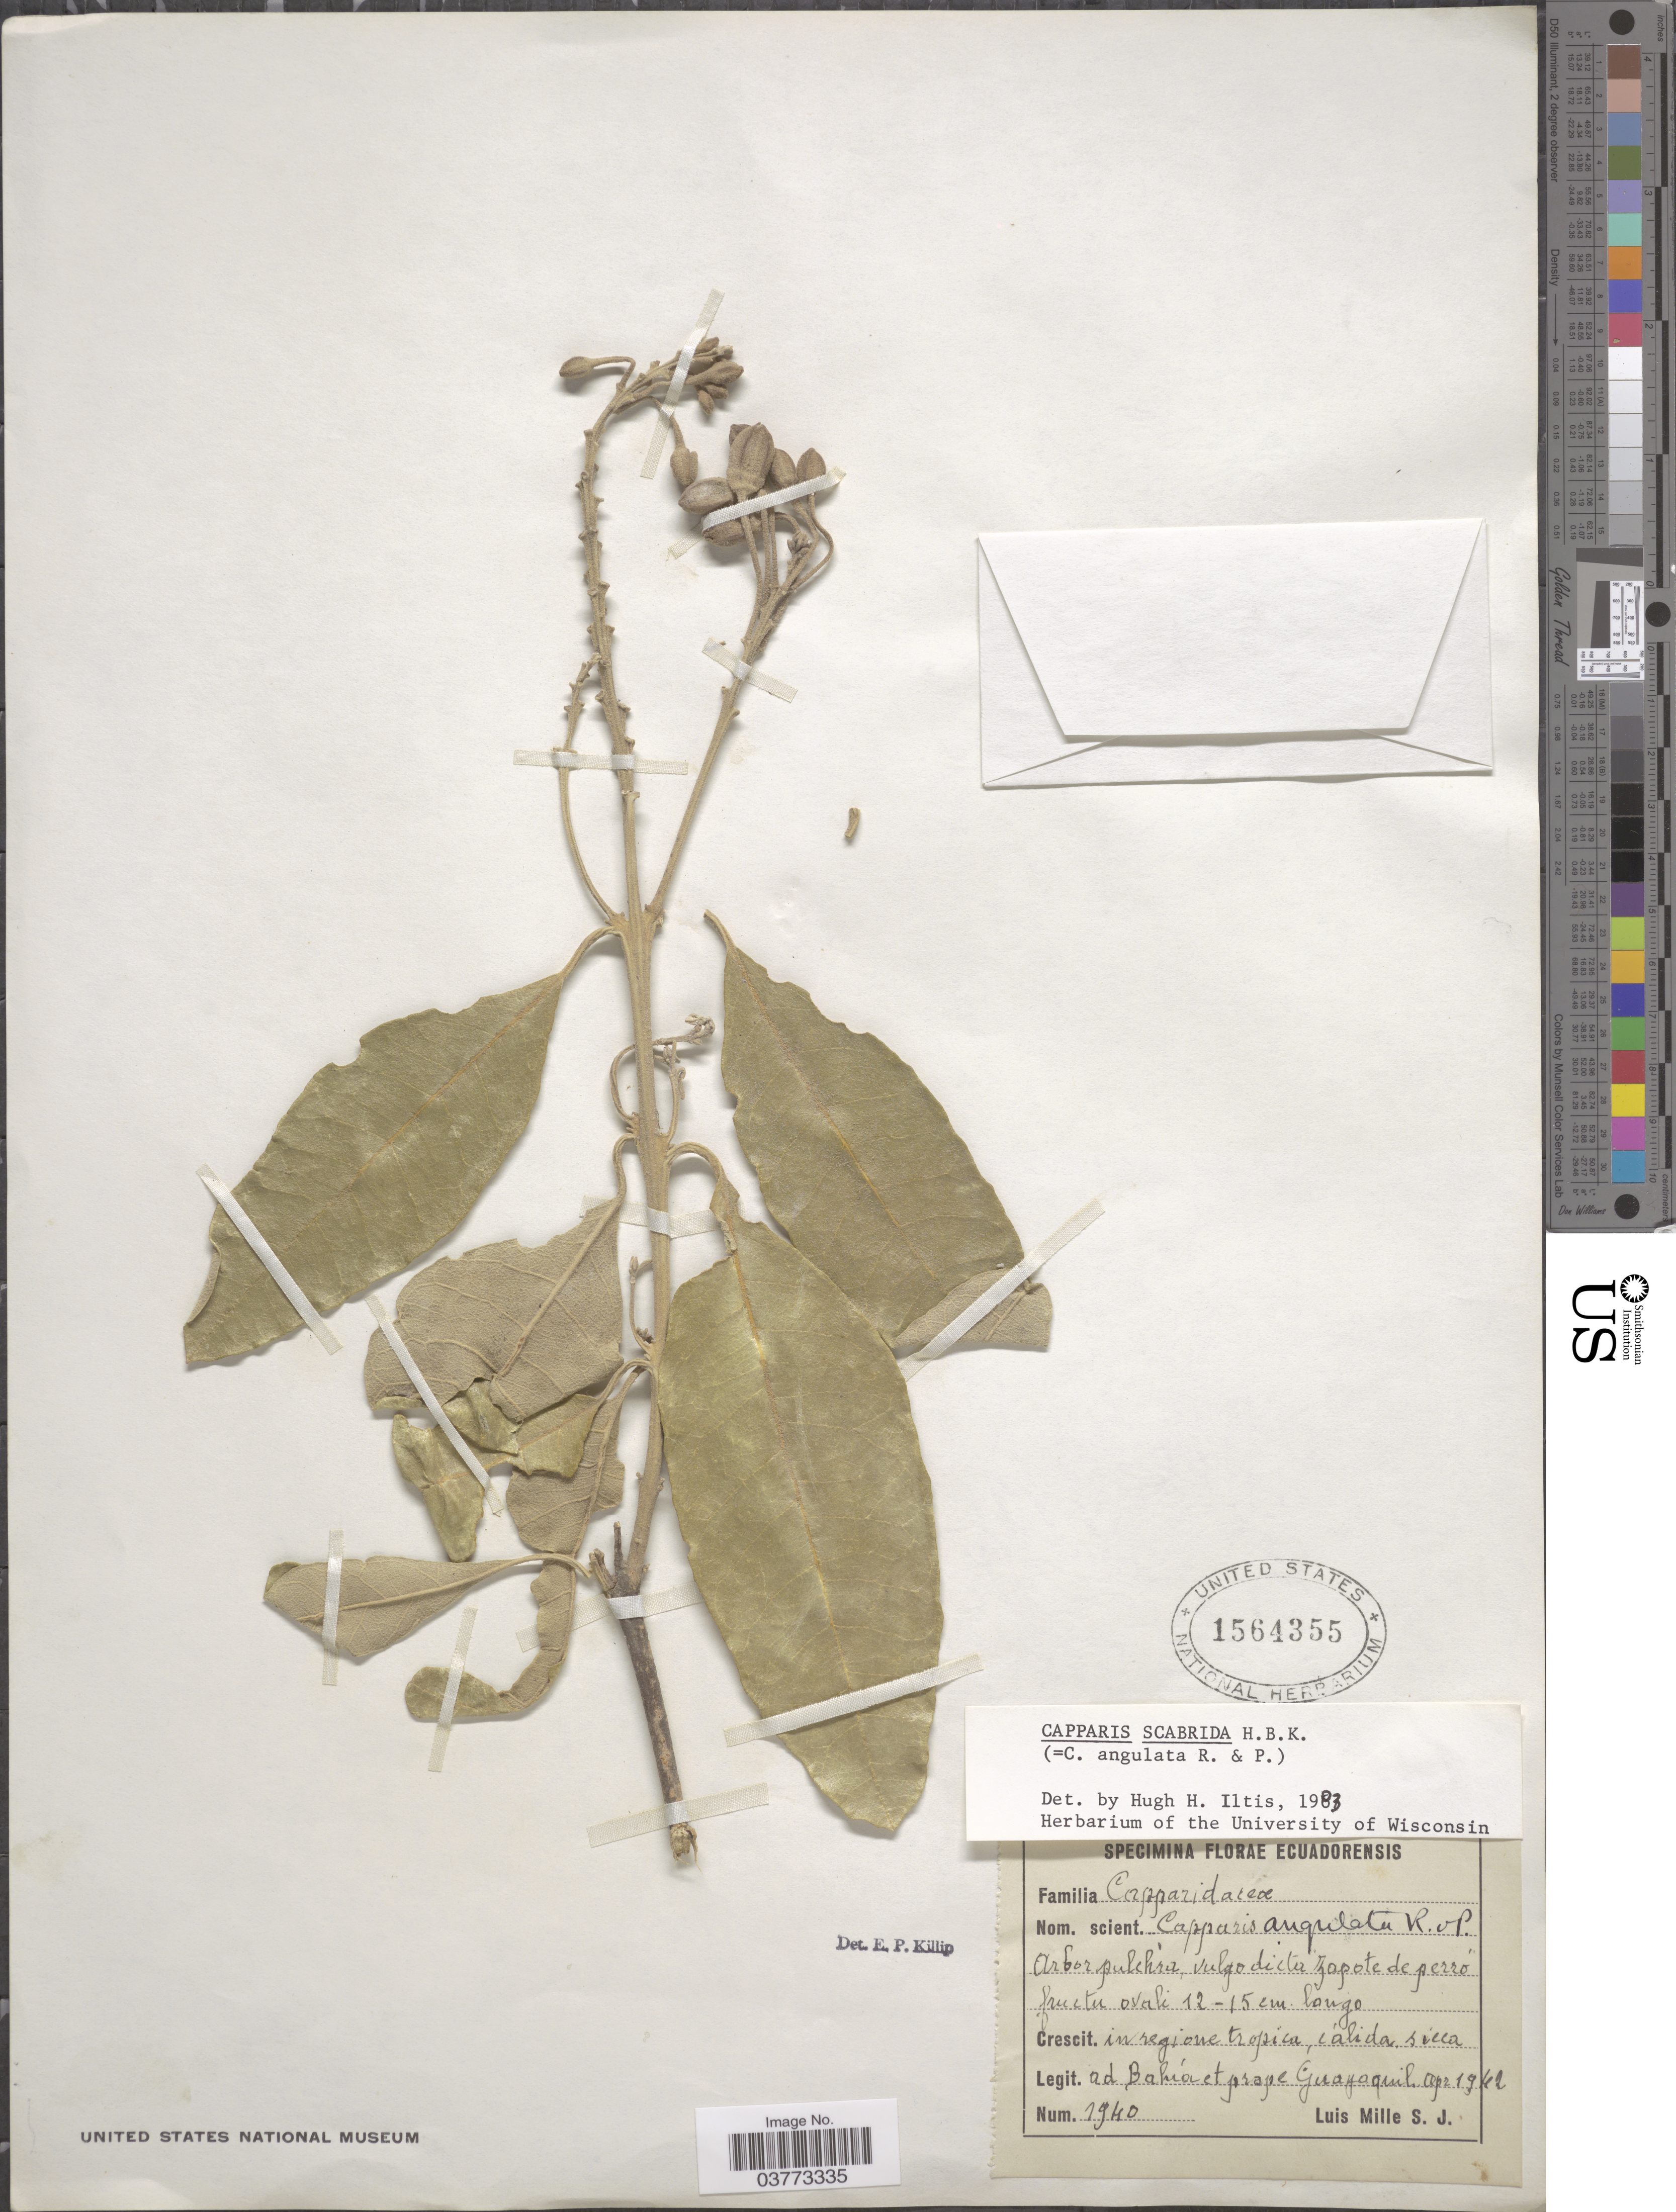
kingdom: Plantae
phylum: Tracheophyta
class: Magnoliopsida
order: Brassicales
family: Capparaceae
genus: Colicodendron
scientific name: Colicodendron angulatum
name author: (Ruiz & Pav. ex DC.) Hutch.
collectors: L. Mille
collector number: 1940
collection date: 1942-04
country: Ecuador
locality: In regione tropica, cálida sicca ad Bahía et prope Guayaquil.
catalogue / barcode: US 1564355